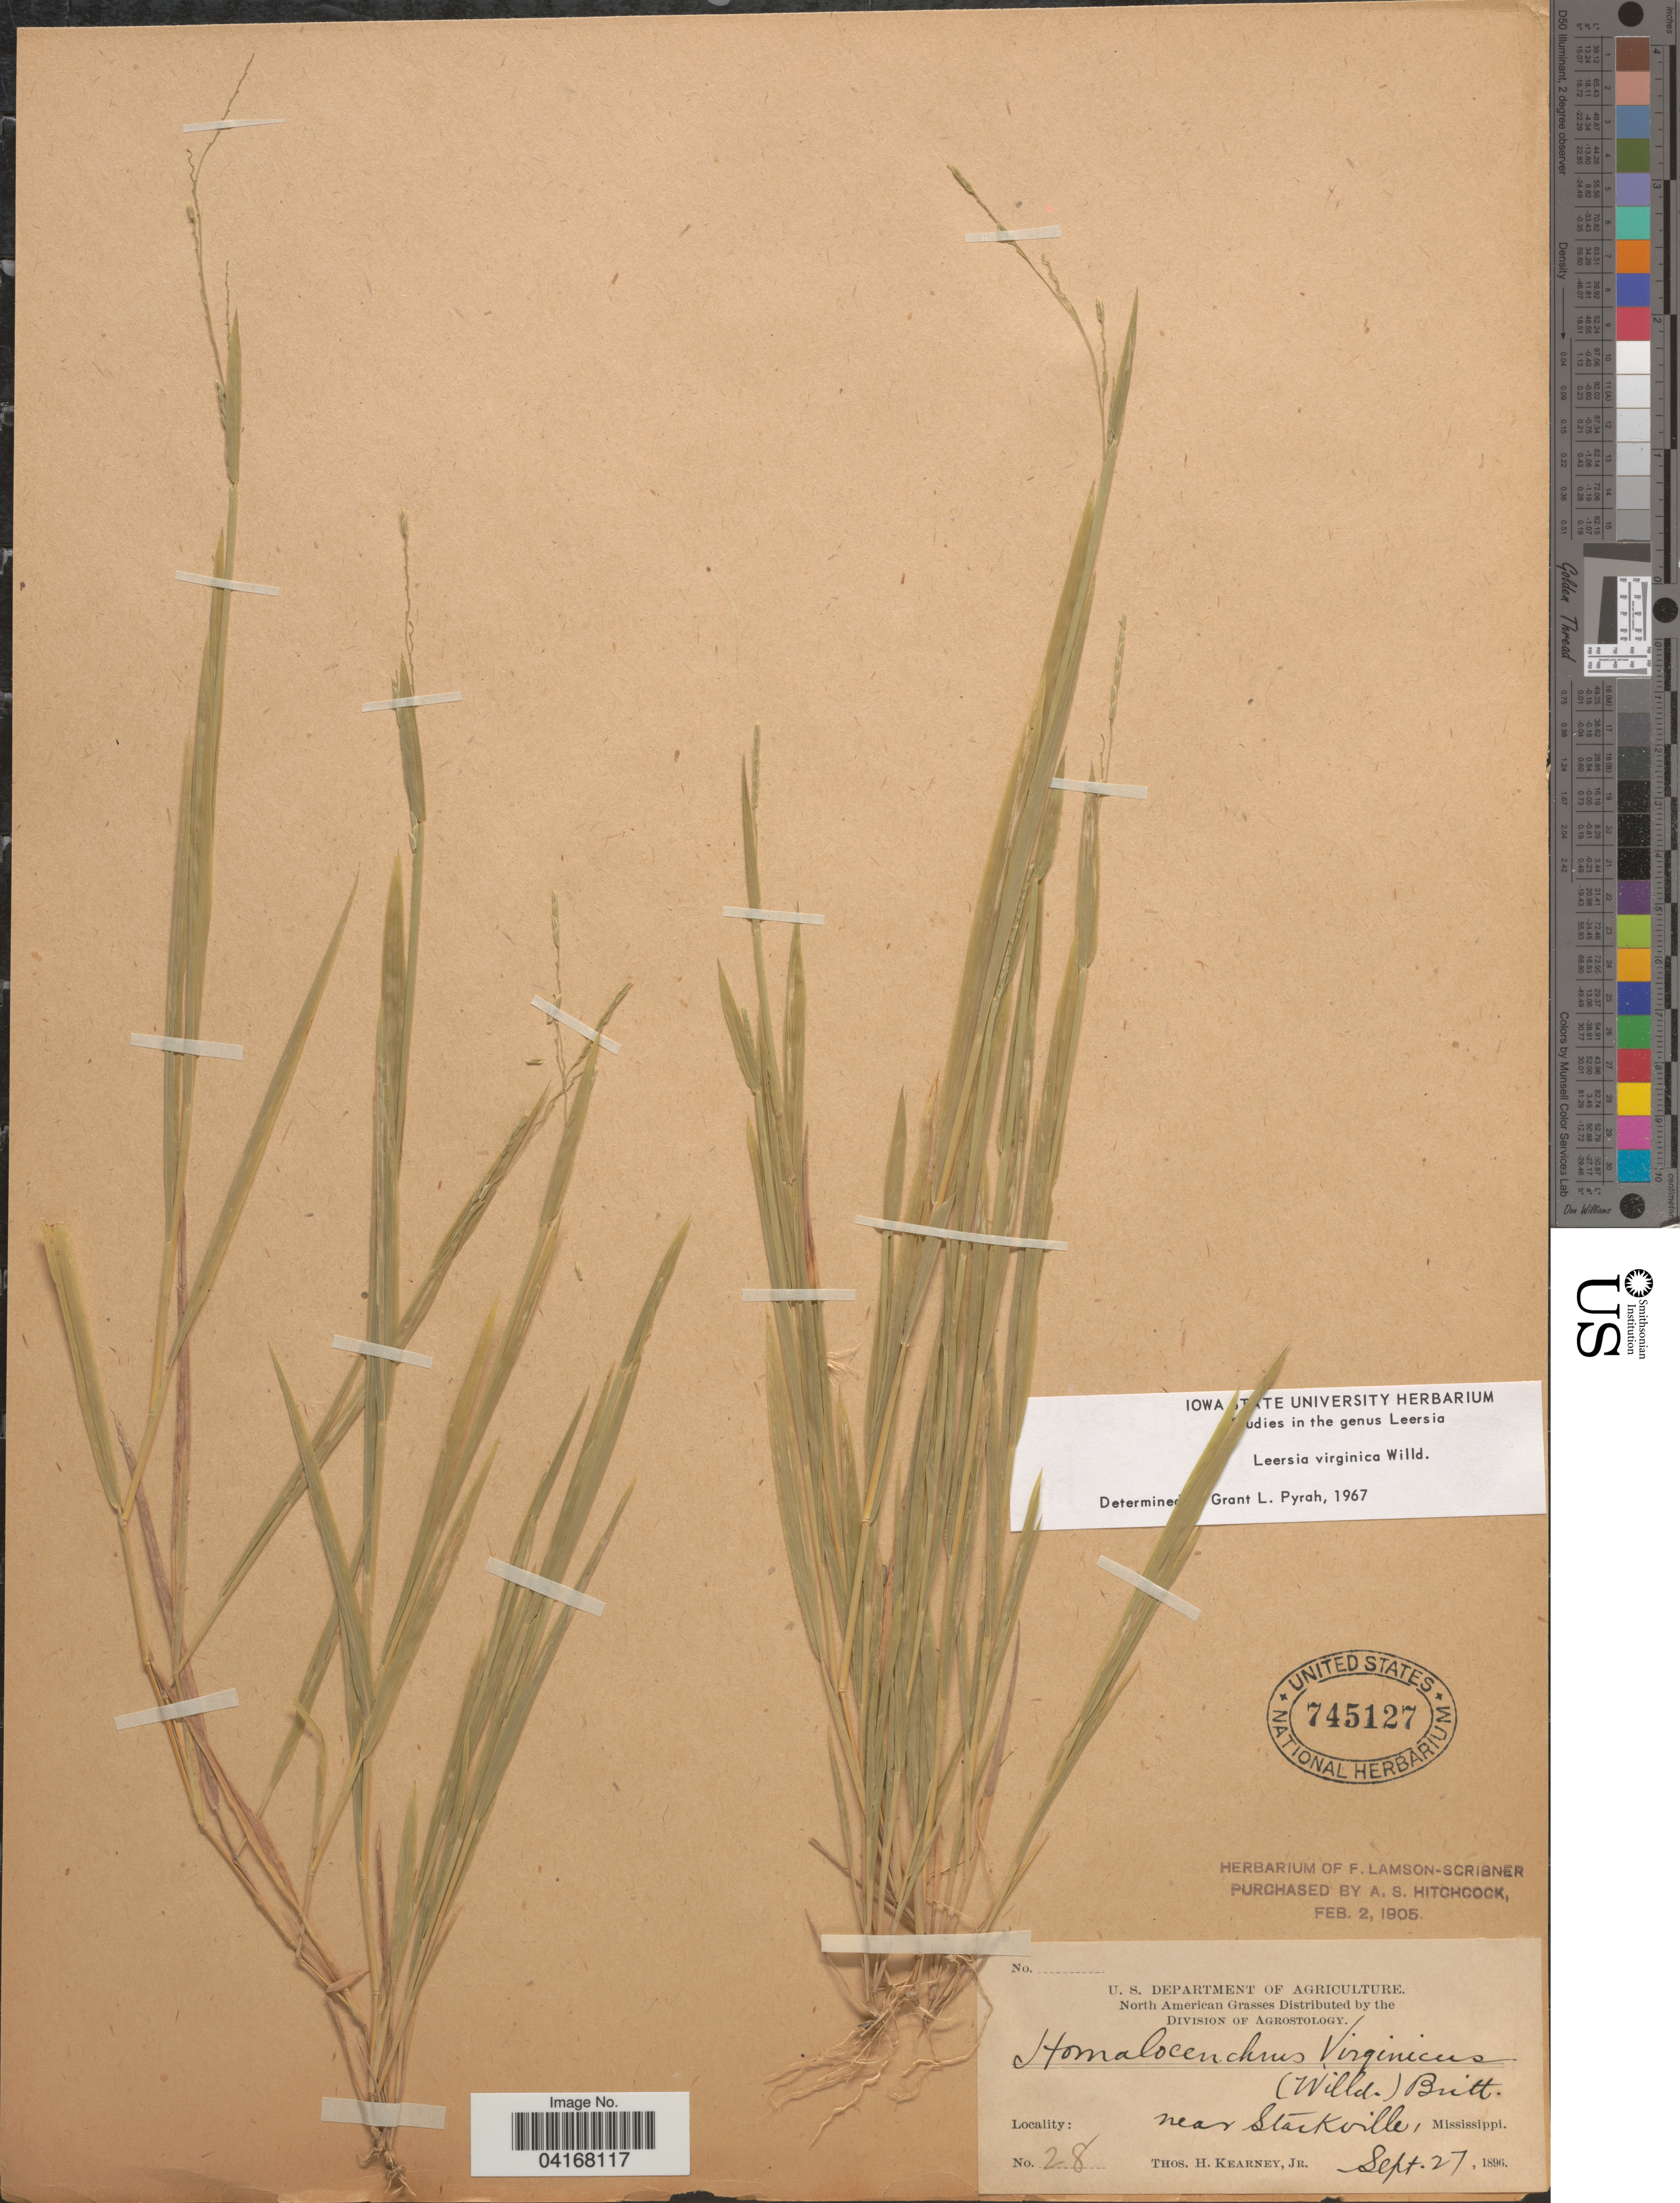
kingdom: Plantae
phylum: Tracheophyta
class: Liliopsida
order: Poales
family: Poaceae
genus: Leersia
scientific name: Leersia virginica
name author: Willd.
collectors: T. H. Kearney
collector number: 28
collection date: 1896-09-27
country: United States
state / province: Mississippi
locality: Near Starkville.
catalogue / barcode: US 745127